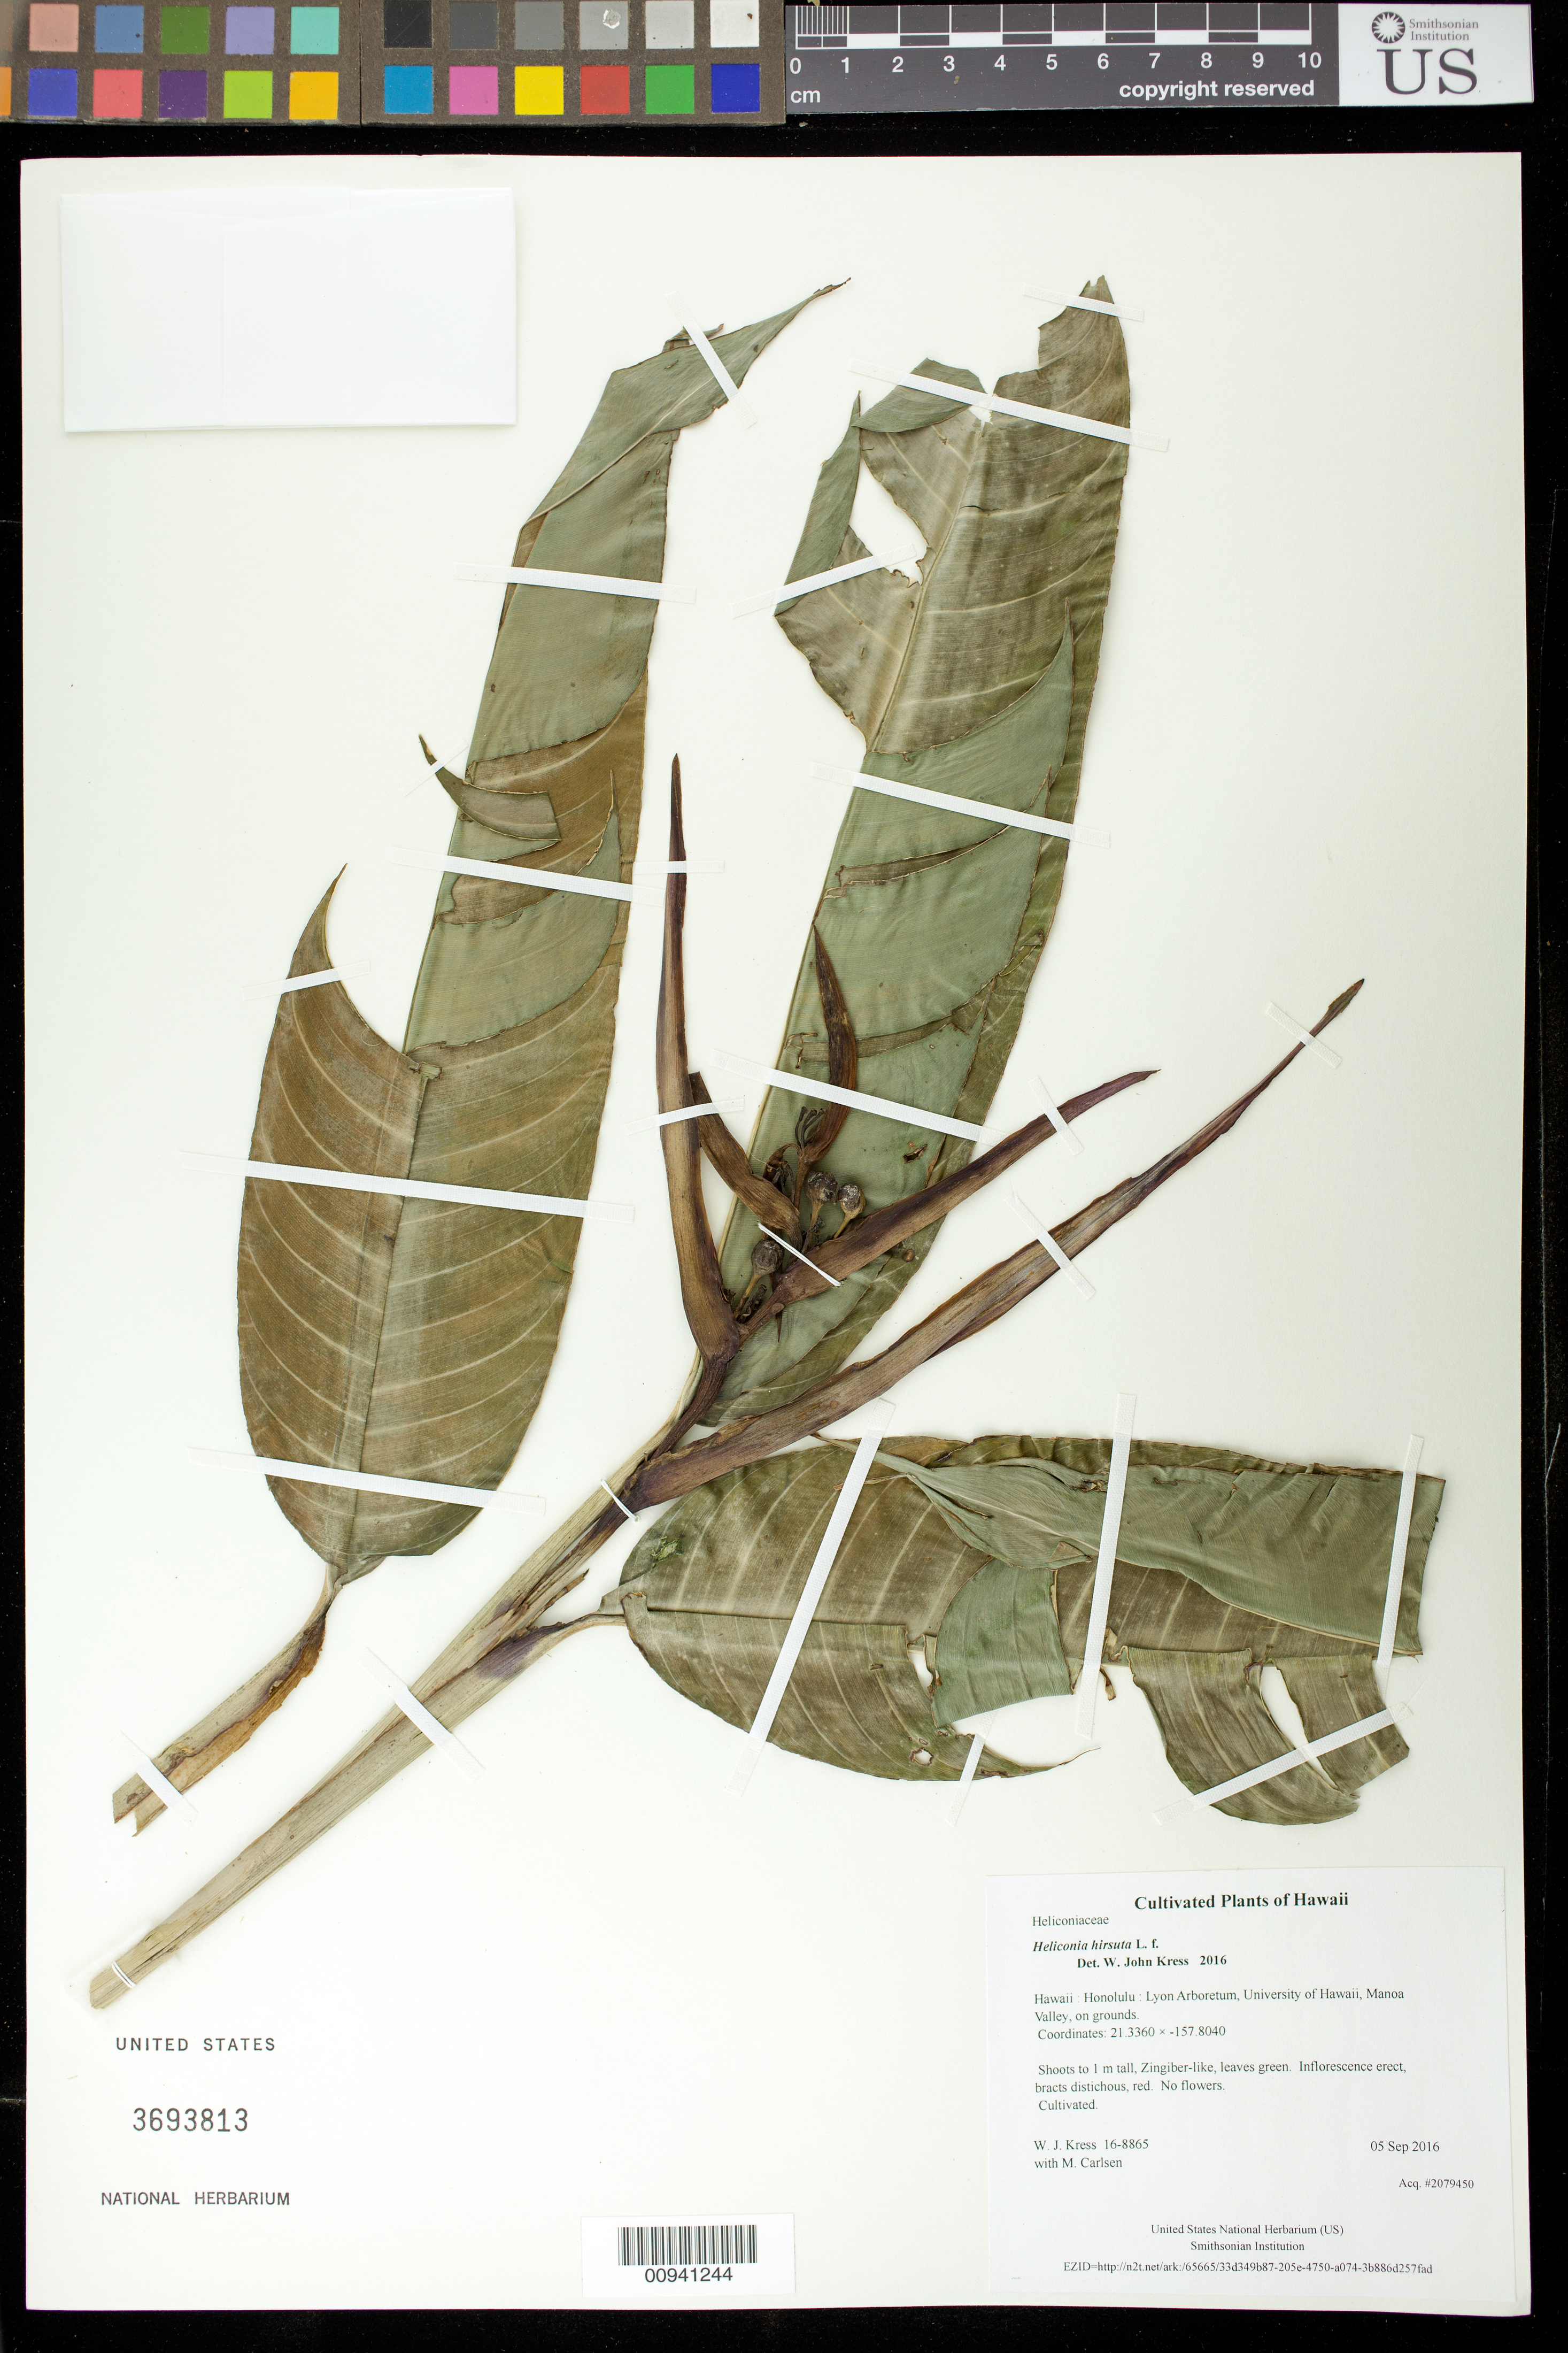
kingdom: Plantae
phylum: Tracheophyta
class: Liliopsida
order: Zingiberales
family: Heliconiaceae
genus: Heliconia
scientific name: Heliconia hirsuta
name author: L. f.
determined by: Kress, W. J., (US), Smithsonian Institution - National Museum of Natural History (UNITED STATES)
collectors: W. J. Kress & M. M. Carlsen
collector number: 16-8865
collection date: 2016-09-05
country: United States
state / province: Hawaii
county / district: Honolulu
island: Oahu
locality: Lyon Arboretum, University of Hawaii, Manoa Valley, on grounds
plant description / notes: Frozen tissue stored in Biorepository at AG5NM98; dried tissue stored at AG5NM97.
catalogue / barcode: US 3693813